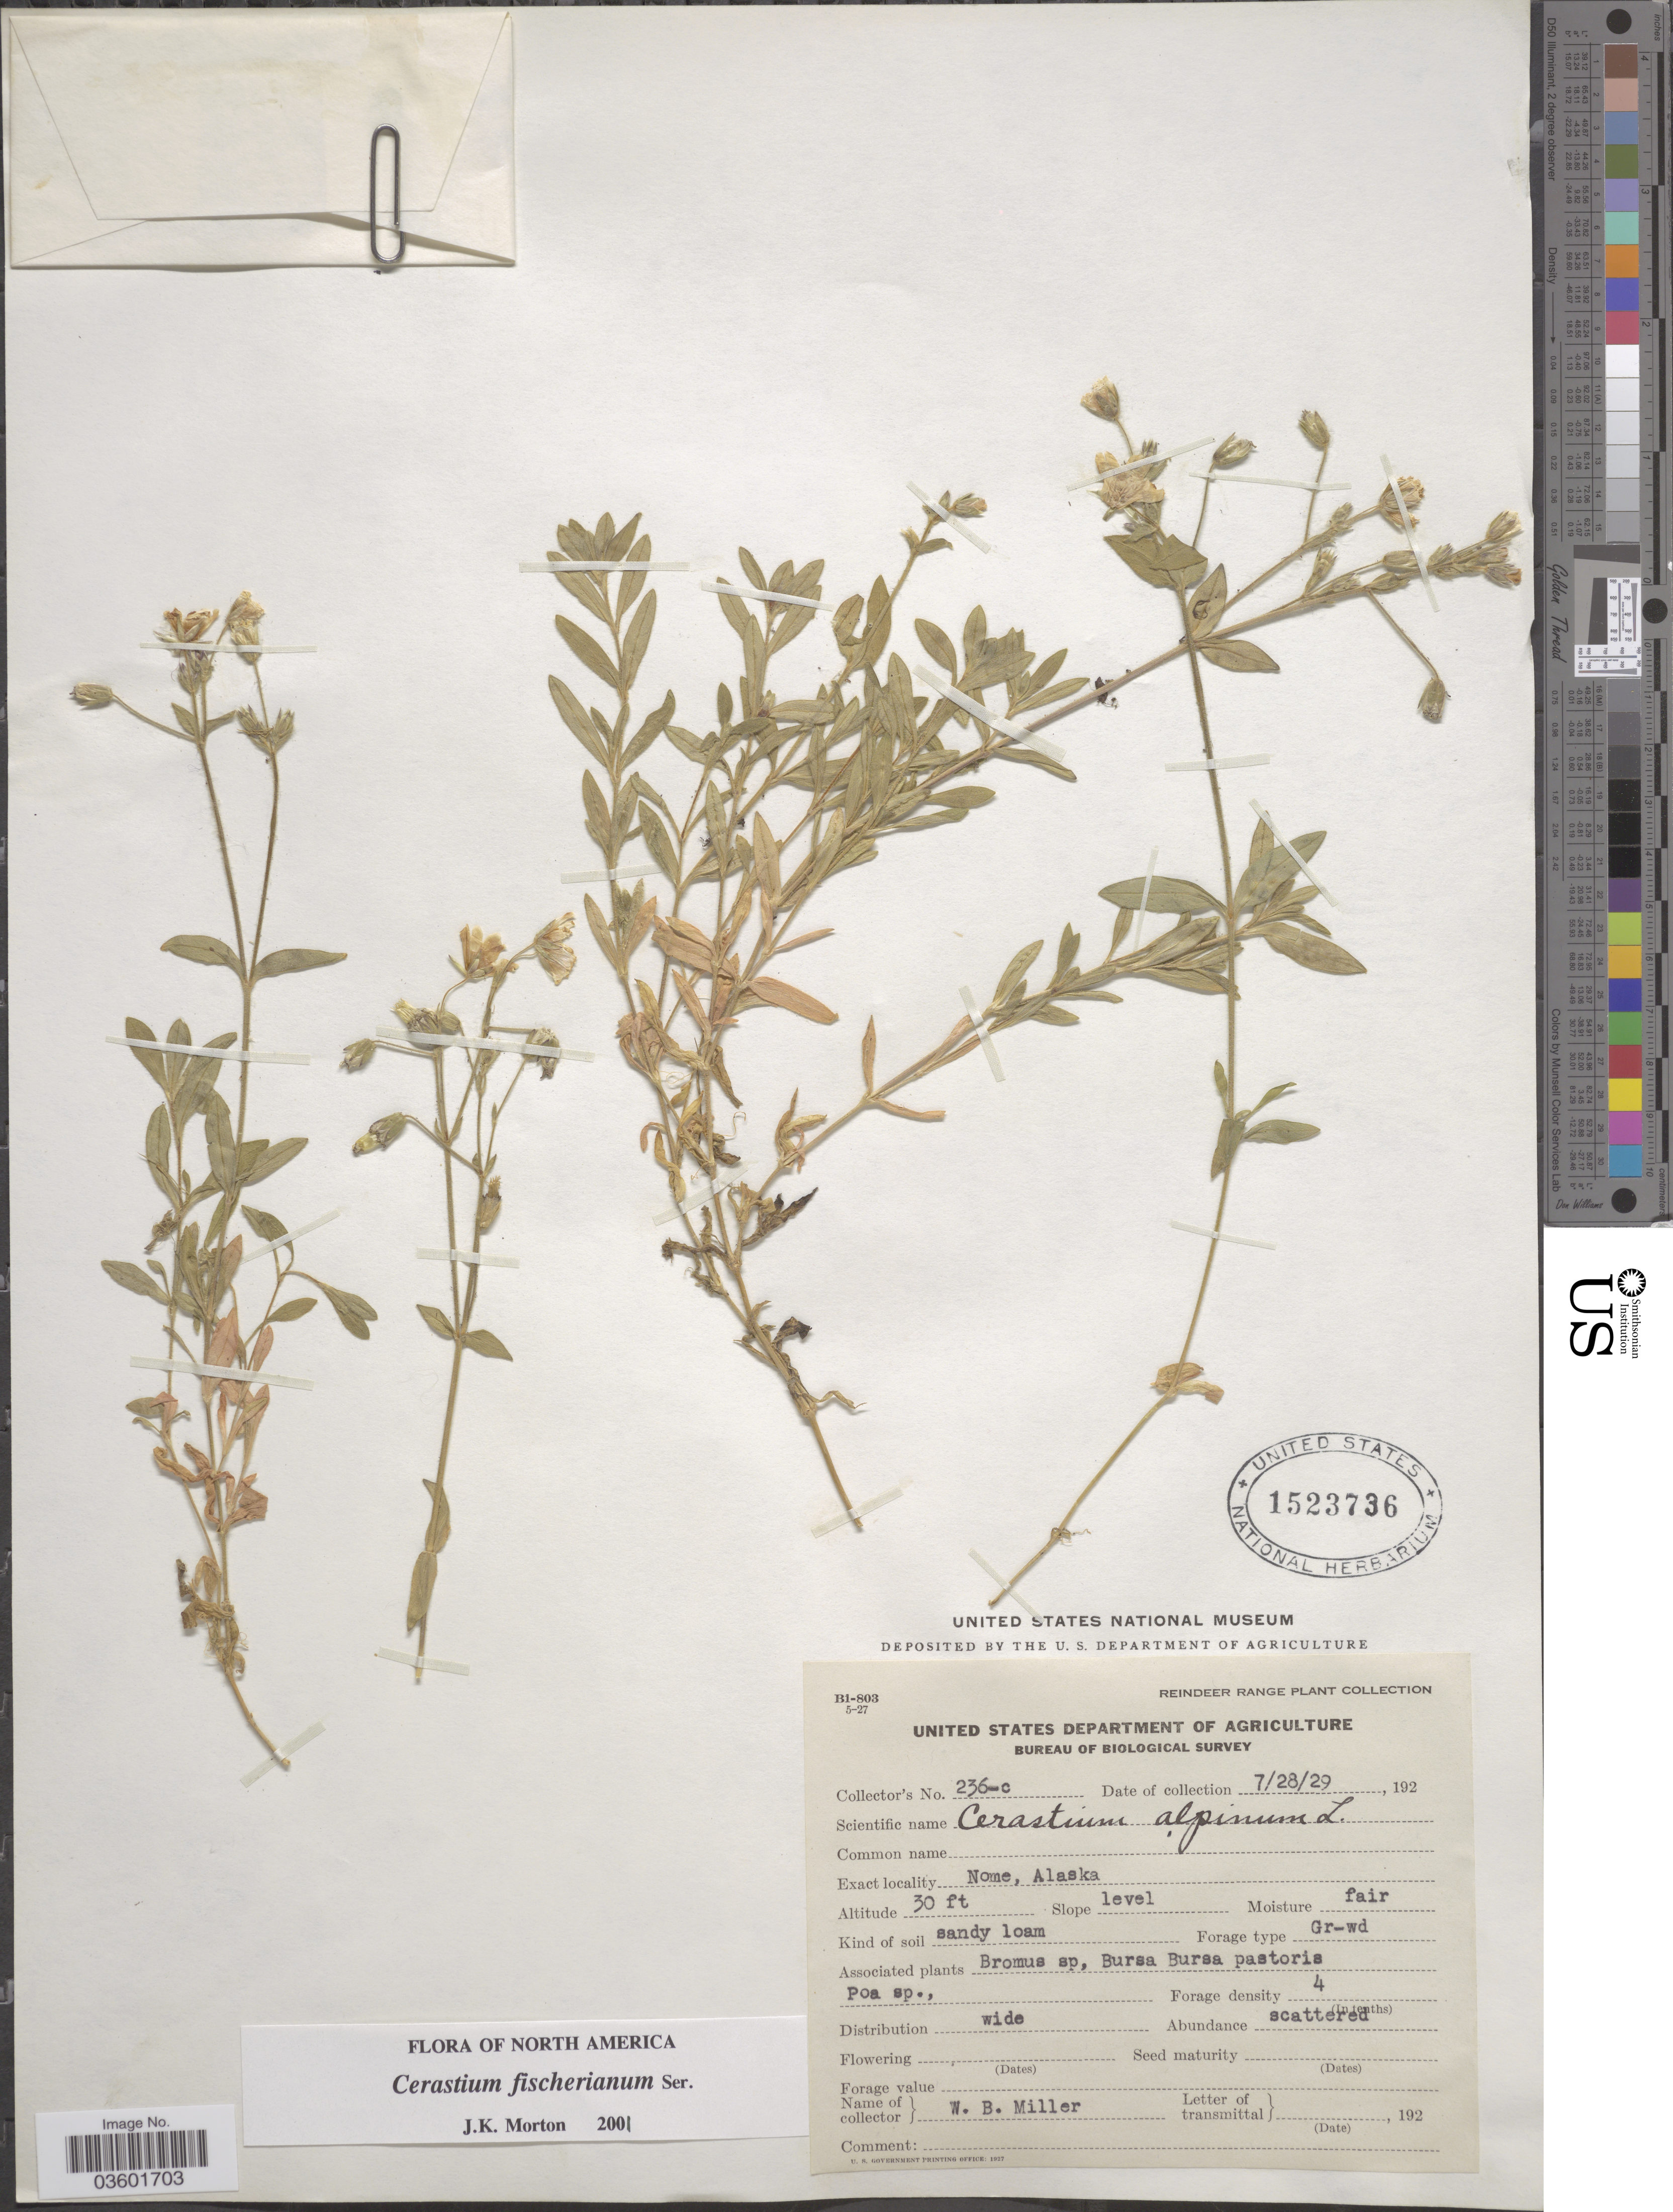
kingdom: Plantae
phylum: Tracheophyta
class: Magnoliopsida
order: Caryophyllales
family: Caryophyllaceae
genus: Cerastium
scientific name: Cerastium fischerianum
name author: Ser.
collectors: W. Miller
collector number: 236-c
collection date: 1929-07-28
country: United States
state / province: Alaska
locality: Nome.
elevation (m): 9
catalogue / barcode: US 1523736